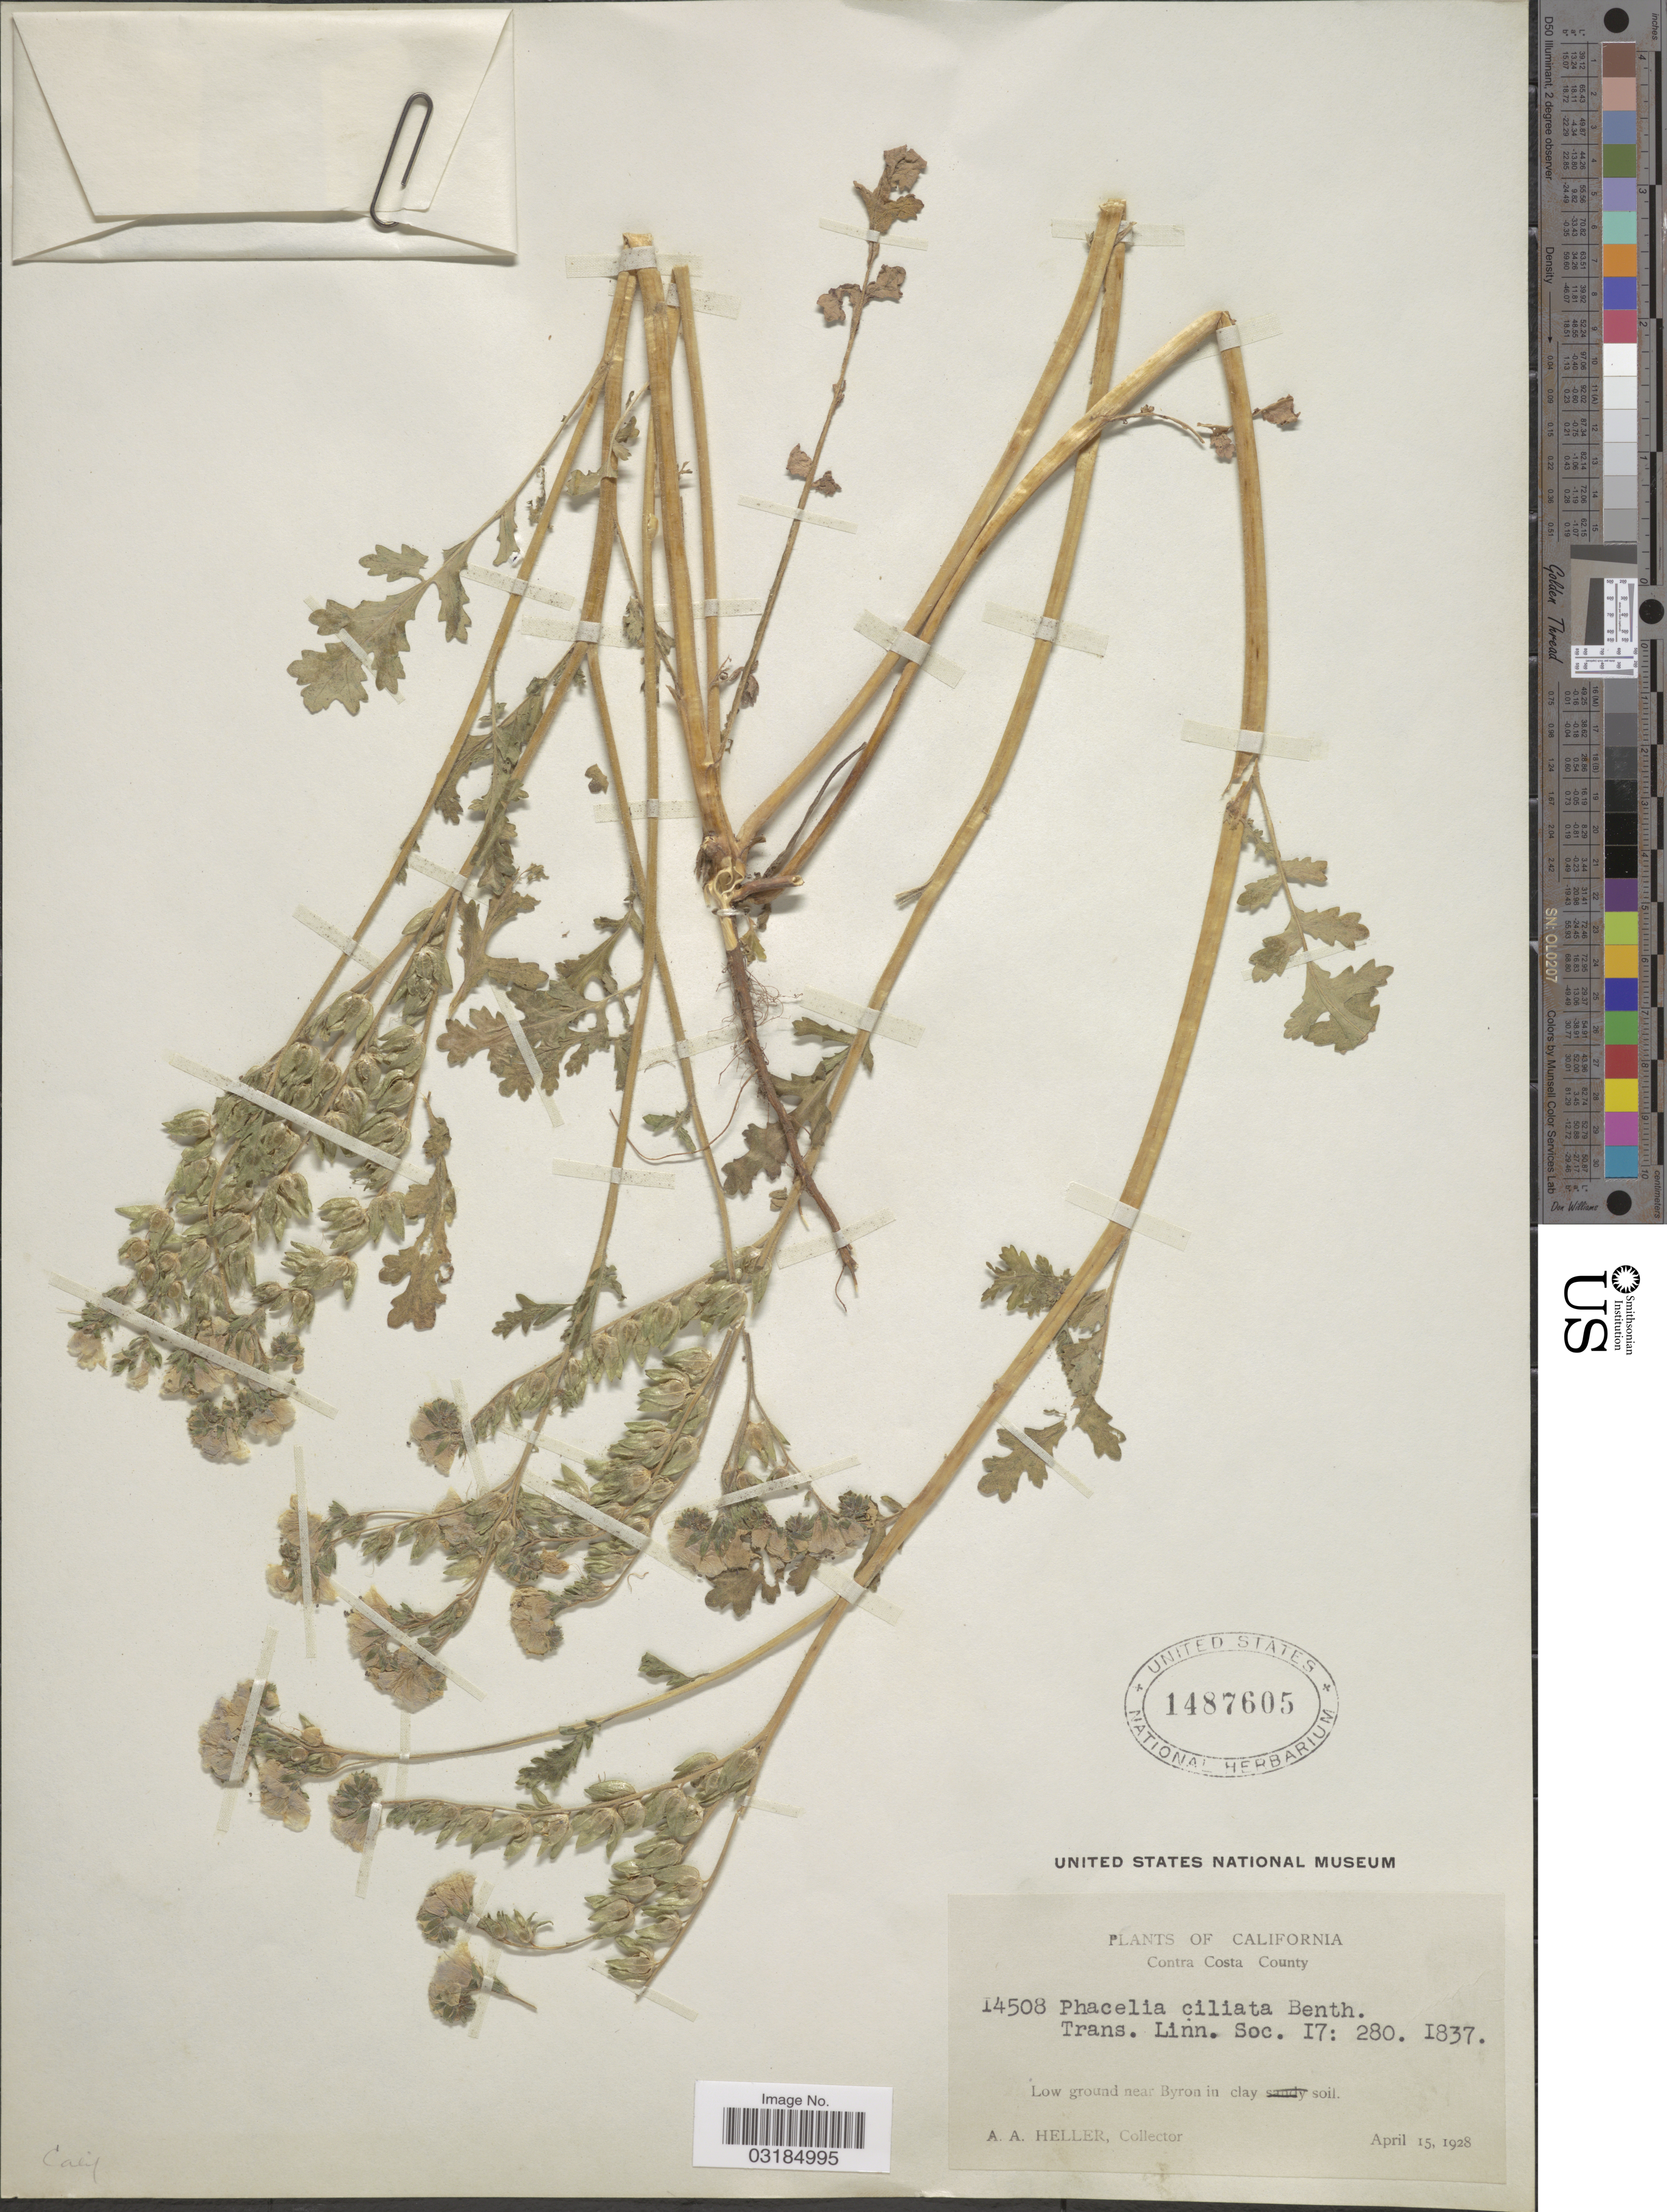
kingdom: Plantae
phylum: Tracheophyta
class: Magnoliopsida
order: Boraginales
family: Hydrophyllaceae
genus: Phacelia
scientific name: Phacelia ciliata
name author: Benth.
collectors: A. A. Heller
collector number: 14508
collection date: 1928-04-15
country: United States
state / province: California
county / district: Contra Costa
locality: Contra Costa County. Low ground near Byron.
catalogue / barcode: US 1487605